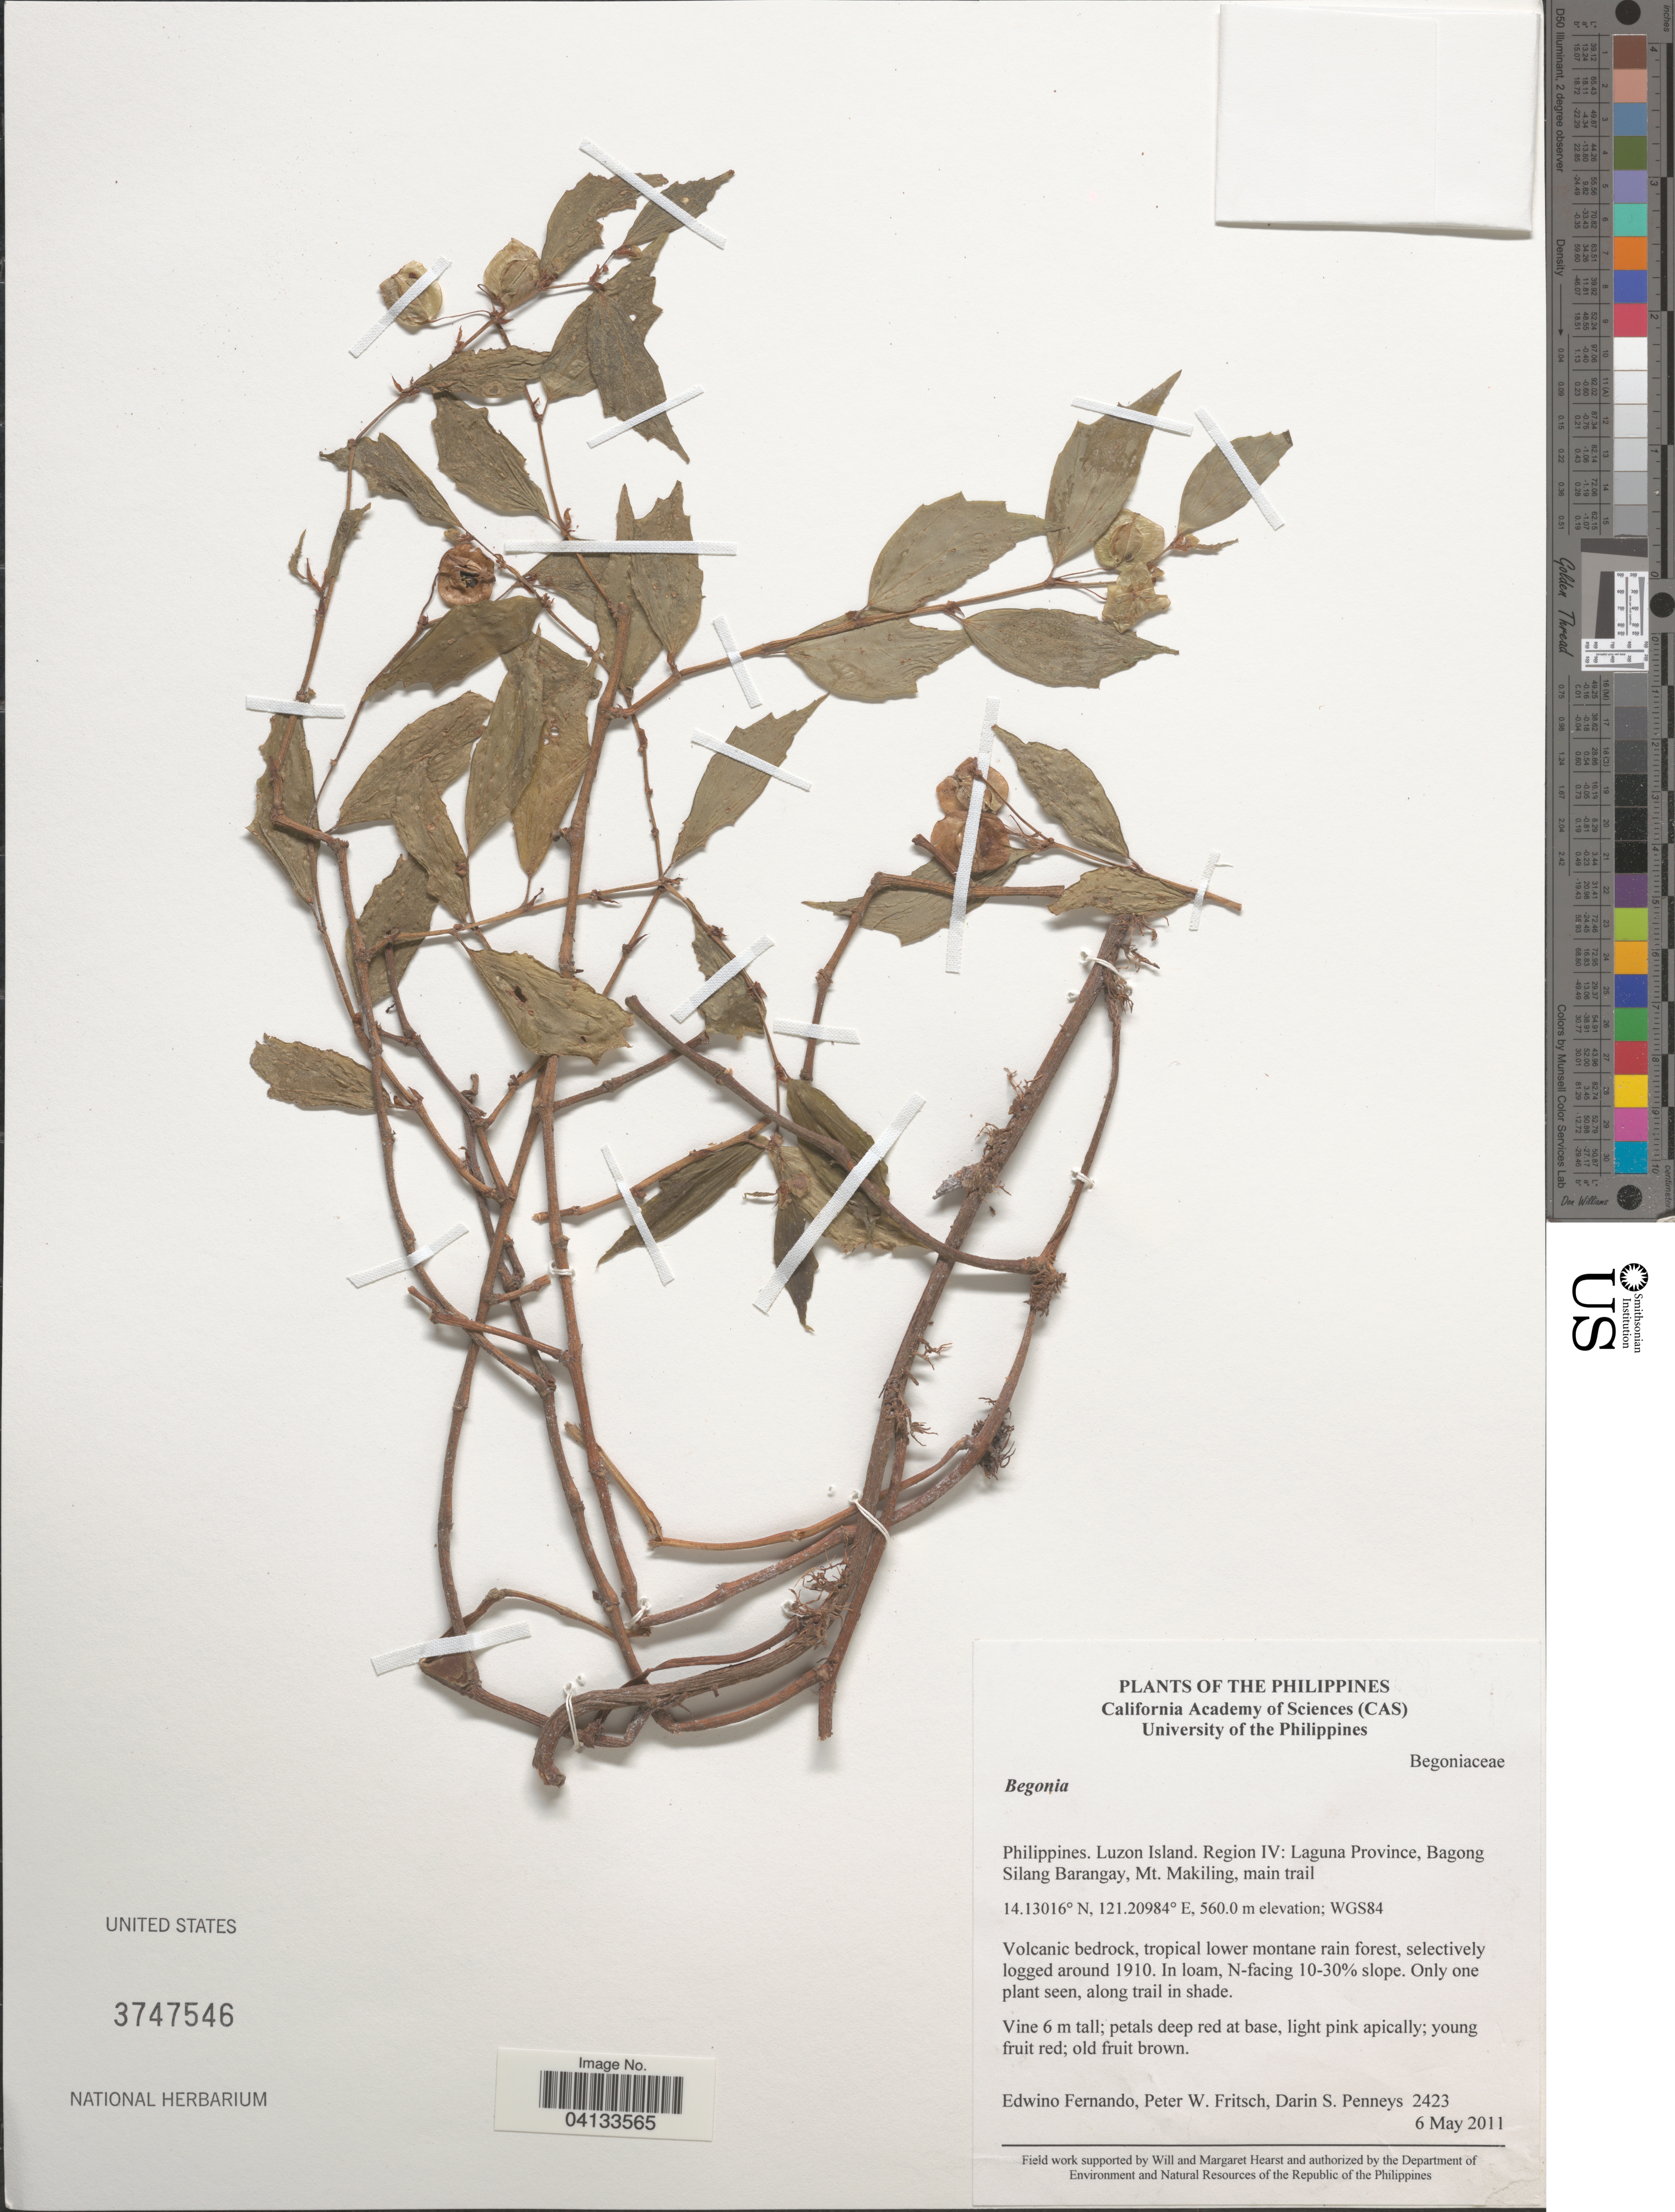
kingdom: Plantae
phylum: Tracheophyta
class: Magnoliopsida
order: Cucurbitales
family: Begoniaceae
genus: Begonia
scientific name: Begonia sp.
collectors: E. S. Fernando, P. W. Fritsch & D. S. Penneys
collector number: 2423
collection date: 2011-05-06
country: Philippines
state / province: Calabarzon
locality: Luzon Island. Region IV: Laguna Province, Bagong Silang Barangay, Mt. Makiling, main trail. WGS84.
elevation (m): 560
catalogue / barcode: US 3747546